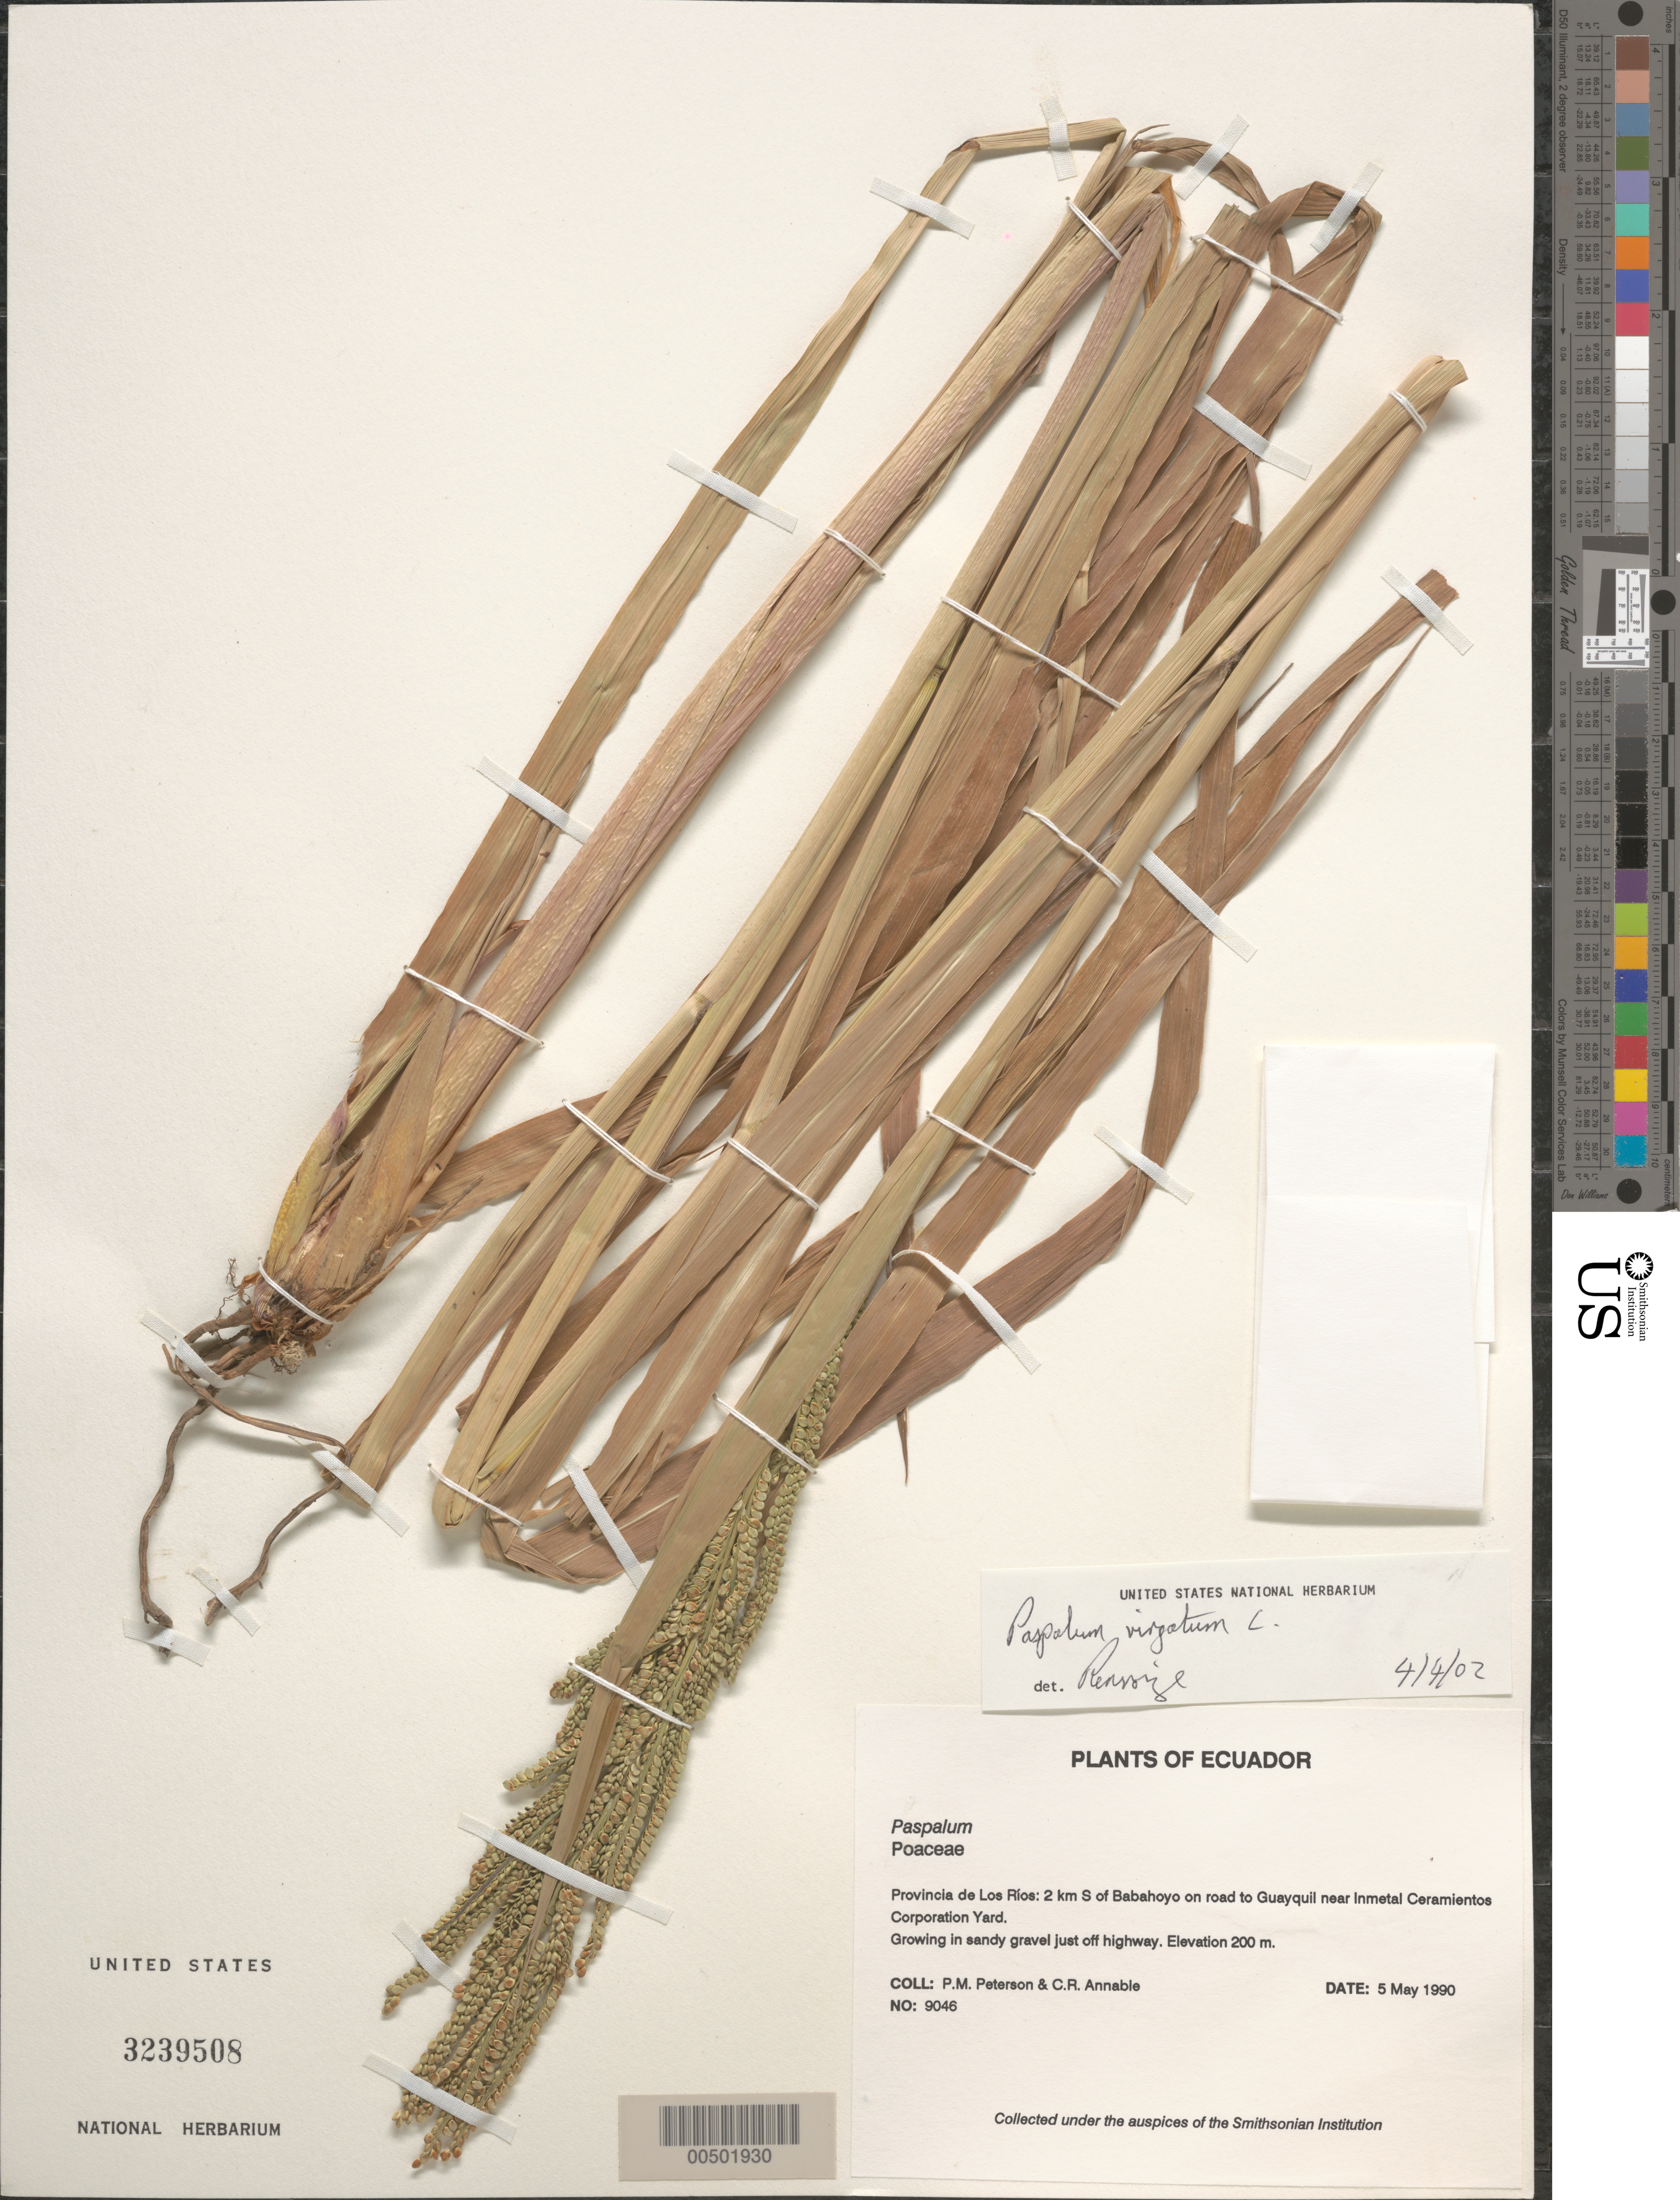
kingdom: Plantae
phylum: Tracheophyta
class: Liliopsida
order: Poales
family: Poaceae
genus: Paspalum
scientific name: Paspalum virgatum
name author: L.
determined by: Renvoize, S. A.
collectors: P. M. Peterson & C. R. Annable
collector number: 09046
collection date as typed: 05 May 1990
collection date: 1990-05-05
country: Ecuador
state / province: Los Ríos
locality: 2 km S of Babahoyo on road to Guayquil near InMetal Ceramientos Corporation Yard.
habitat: Growing in sandy gravel just off highway.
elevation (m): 200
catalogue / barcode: US 3239508